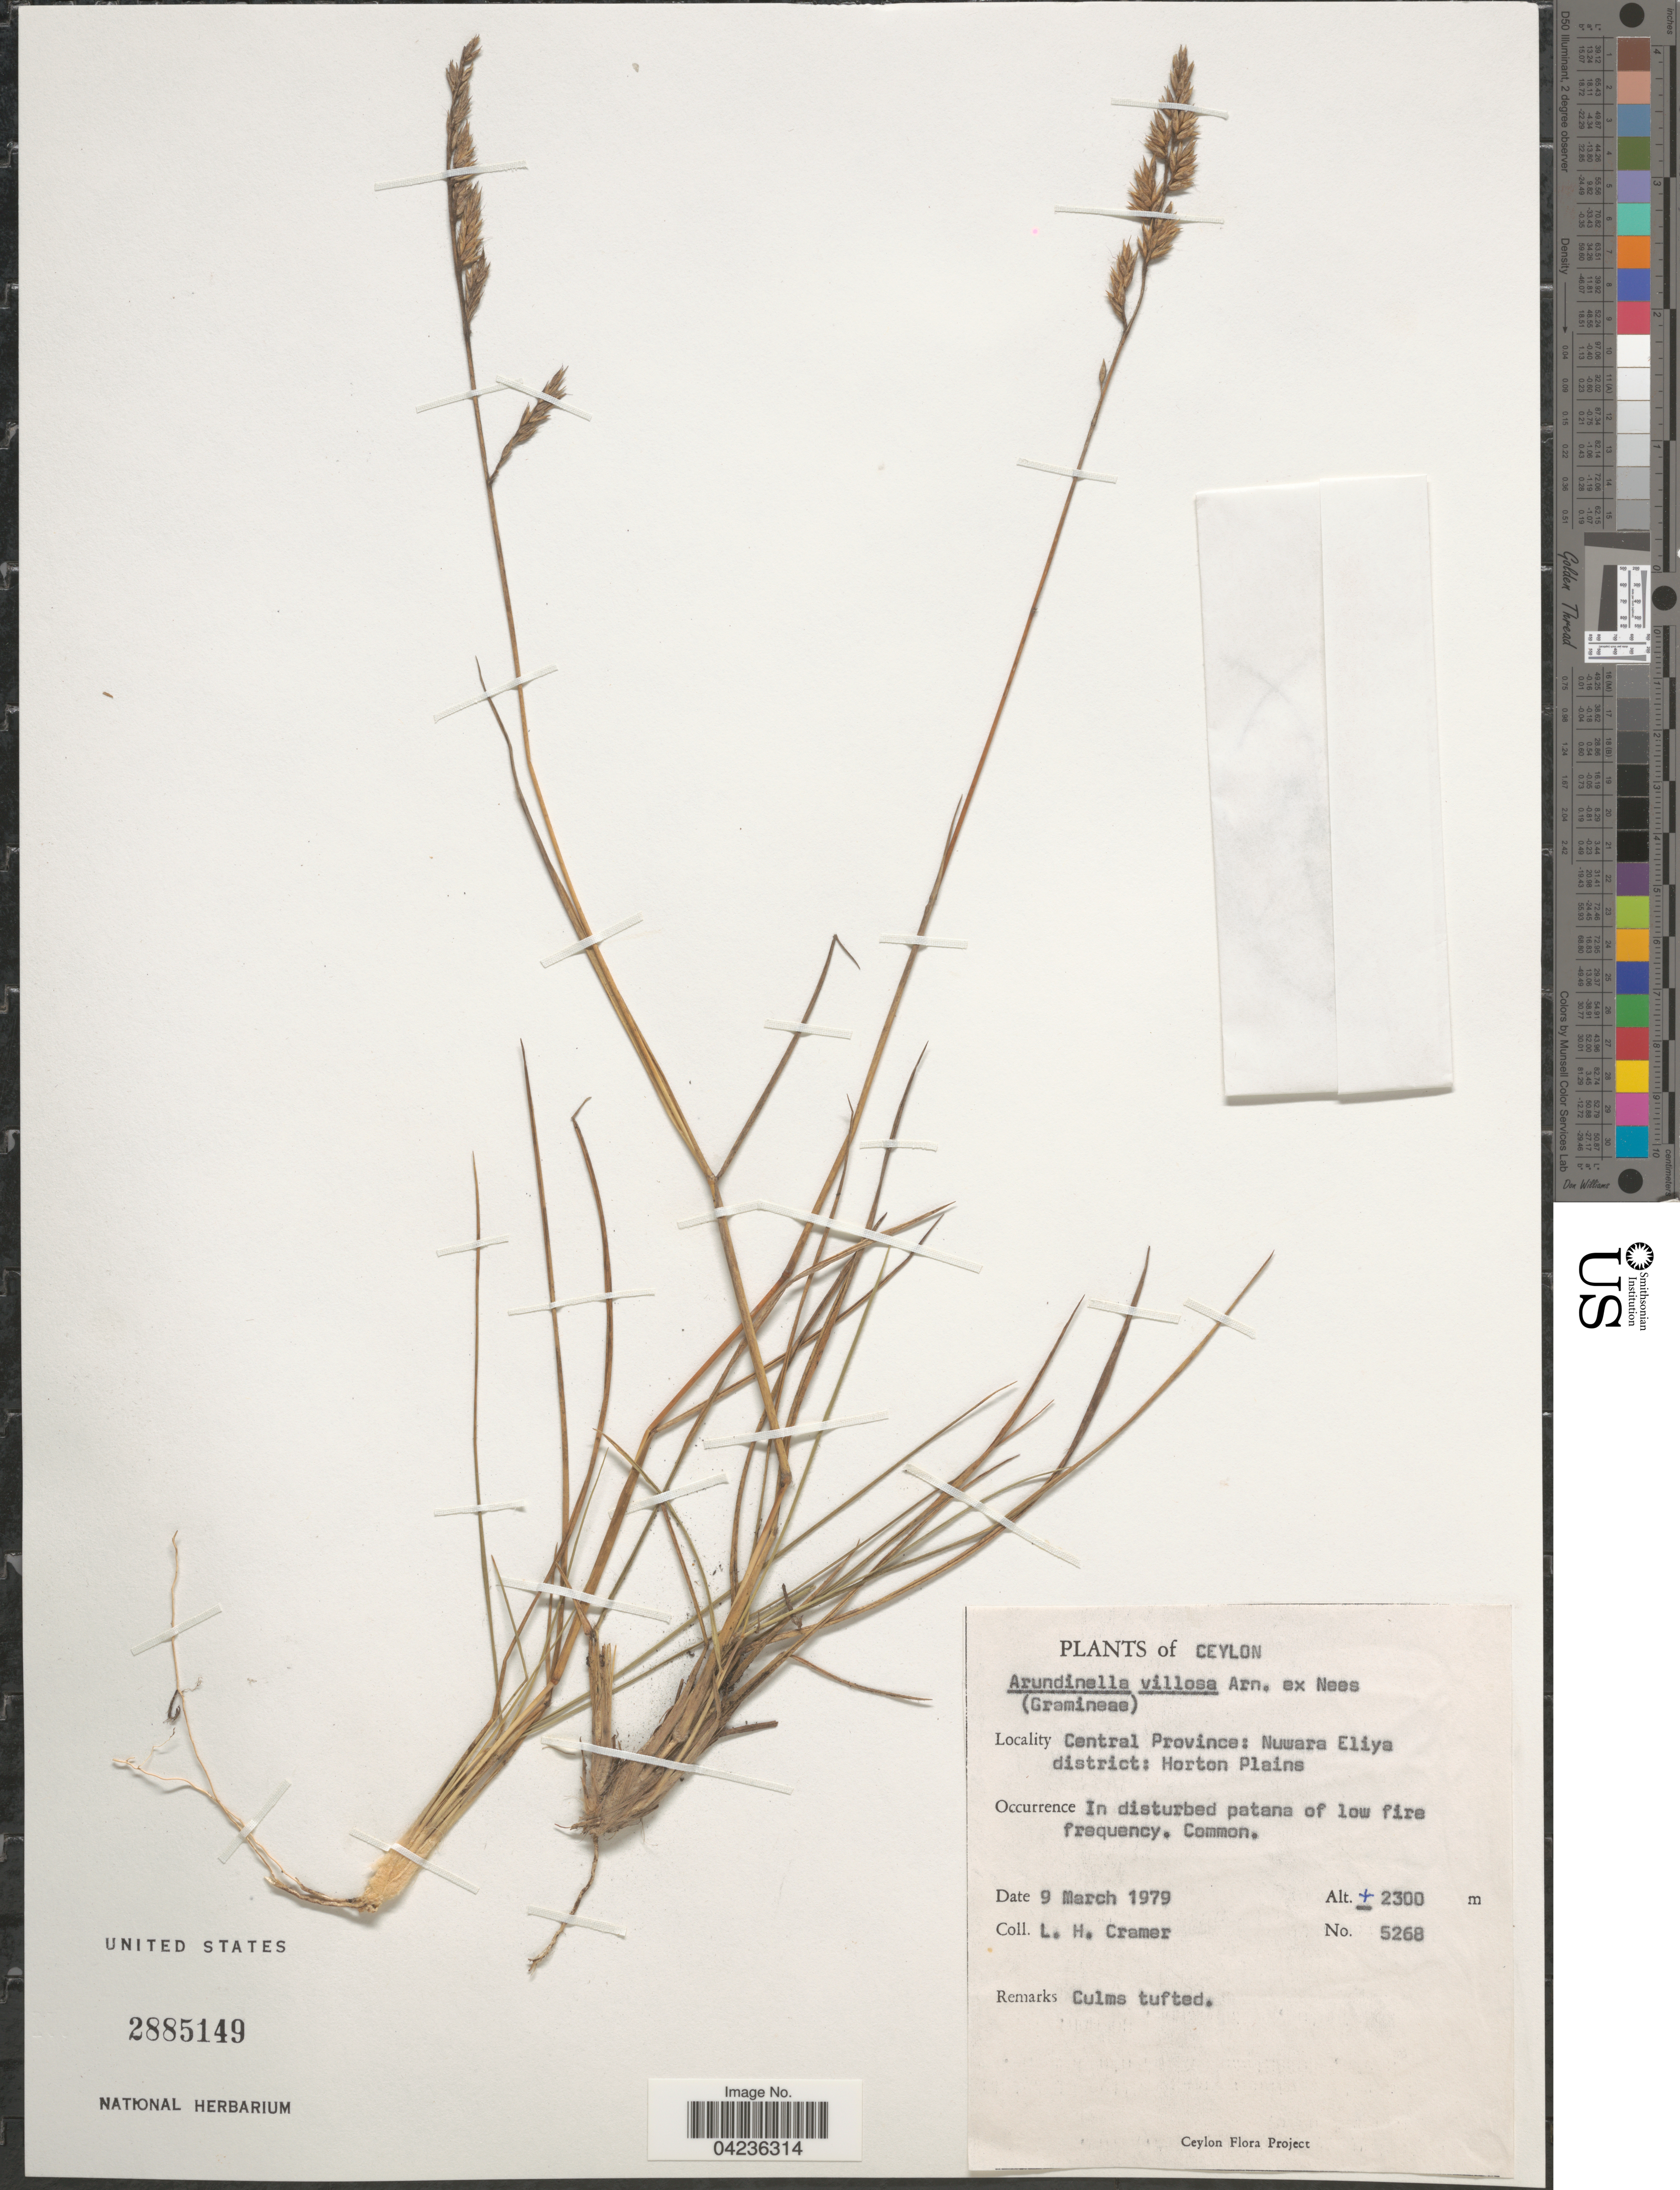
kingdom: Plantae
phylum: Tracheophyta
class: Liliopsida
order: Poales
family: Poaceae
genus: Arundinella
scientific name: Arundinella villosa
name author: Arn. ex Steud.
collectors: L. H. Cramer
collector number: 5268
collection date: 1979-03-09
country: Sri Lanka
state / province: Central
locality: Ceylon. Nuwara Eliya district: Horton Plains. In disturbed patana of low fire frequency.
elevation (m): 2300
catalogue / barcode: US 2885149